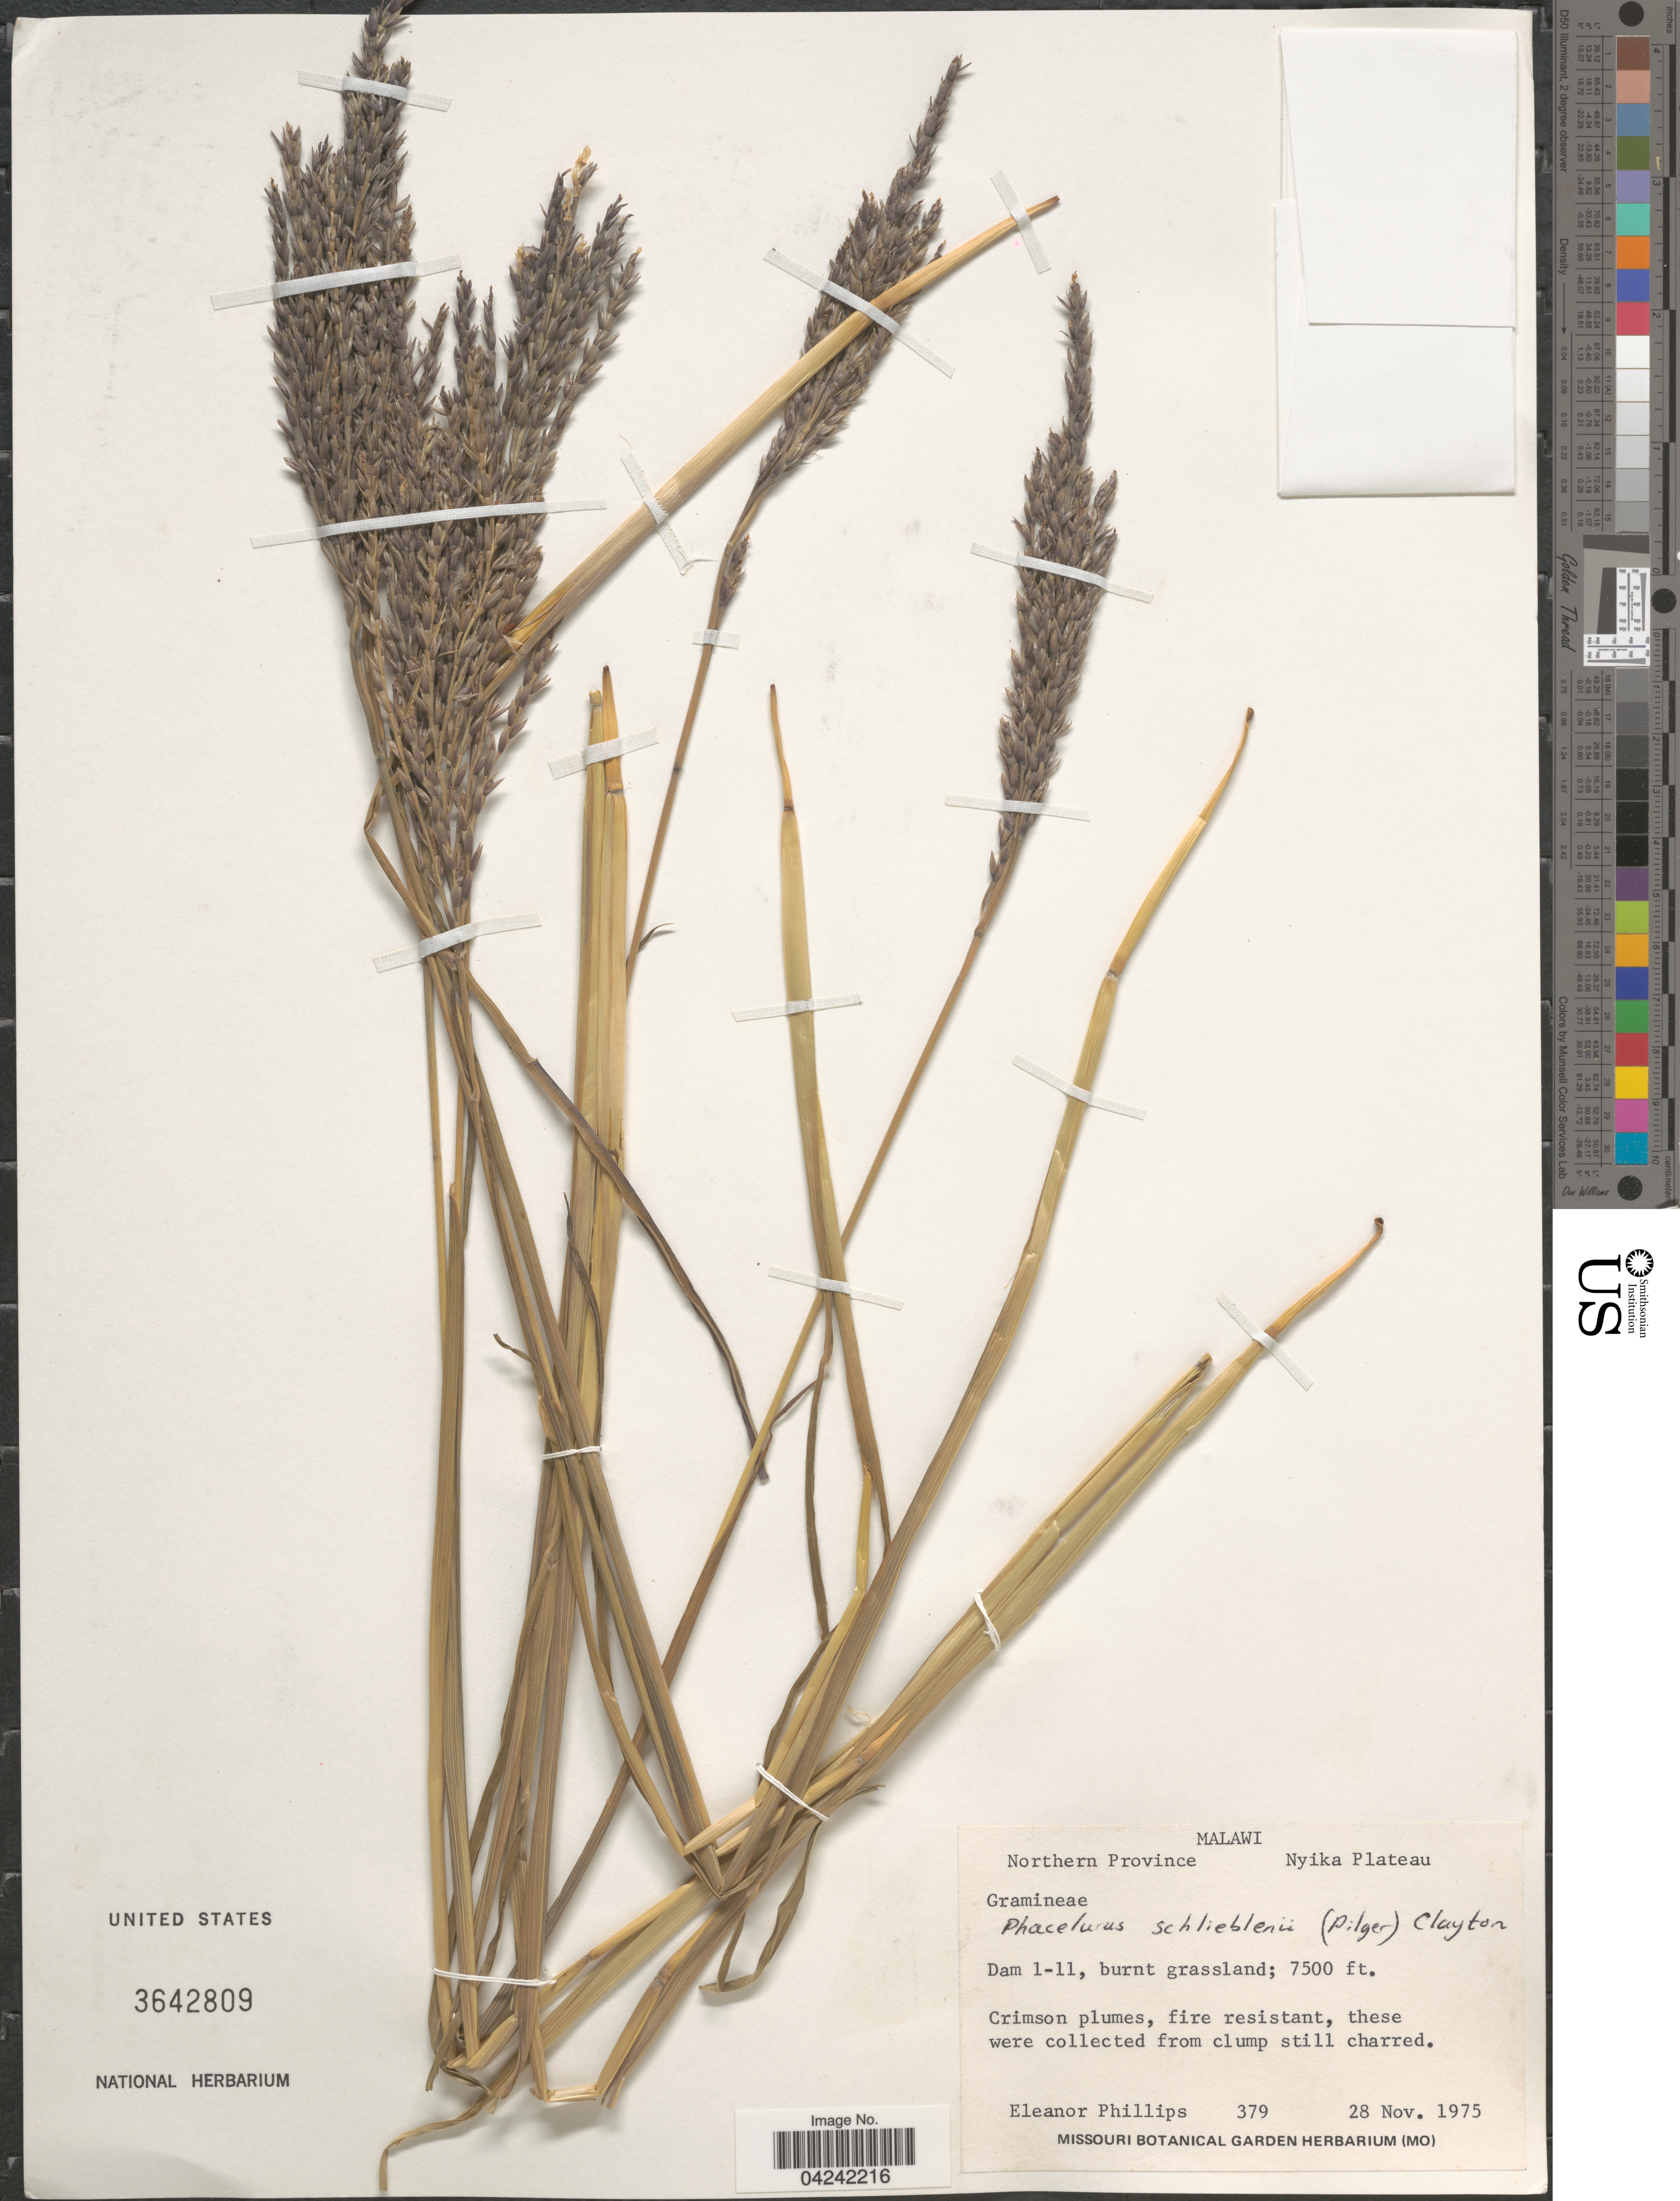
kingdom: Plantae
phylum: Tracheophyta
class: Liliopsida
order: Poales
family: Poaceae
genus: Phacelurus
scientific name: Phacelurus gabonensis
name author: (Steud.) Clayton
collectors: E. Phillips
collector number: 379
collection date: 1975-11-28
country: Malawi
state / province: Northern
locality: Dam 1-11. Nyika Plateau.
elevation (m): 2286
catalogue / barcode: US 3642809